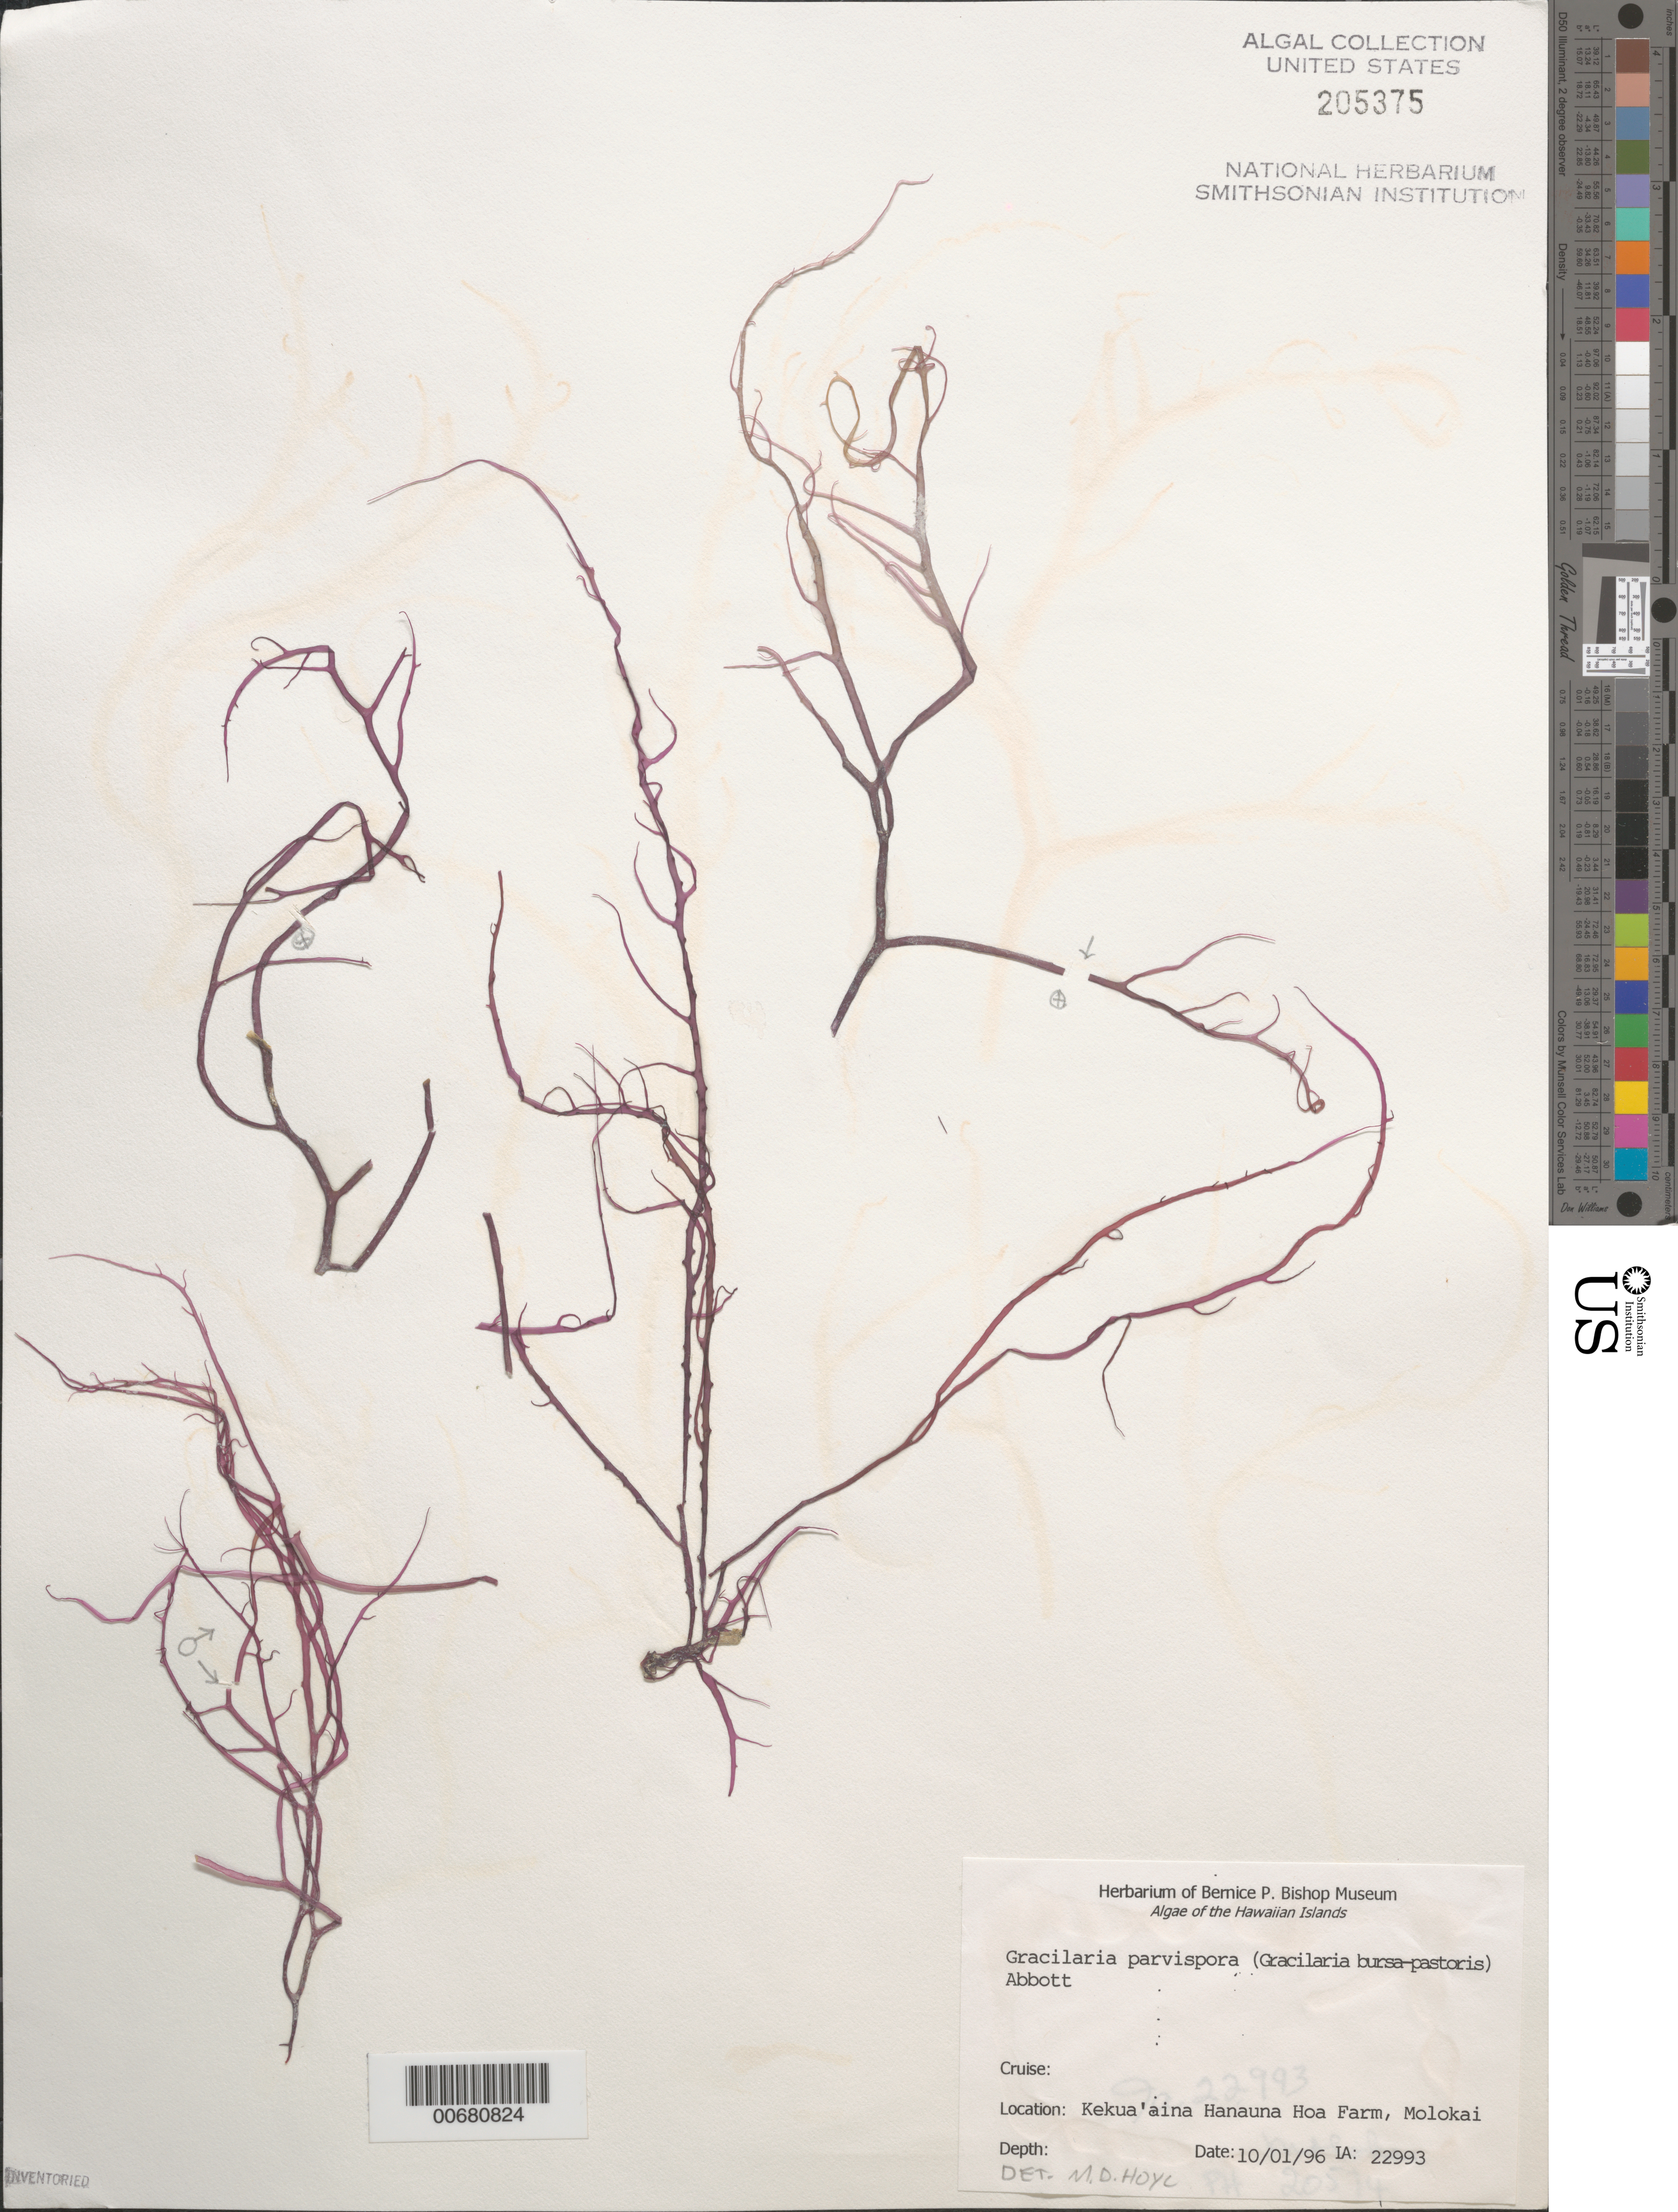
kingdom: Plantae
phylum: Rhodophyta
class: Florideophyceae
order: Gracilariales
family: Gracilariaceae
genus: Gracilaria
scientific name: Gracilaria parvispora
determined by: Hoyle, Mitchell D.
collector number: IAA 22993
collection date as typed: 01 Oct 1996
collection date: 1996-10-01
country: United States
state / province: Hawaii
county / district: Maui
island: Moloka'i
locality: Kekua'aina Hanauna Hoa Farm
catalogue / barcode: US 205375